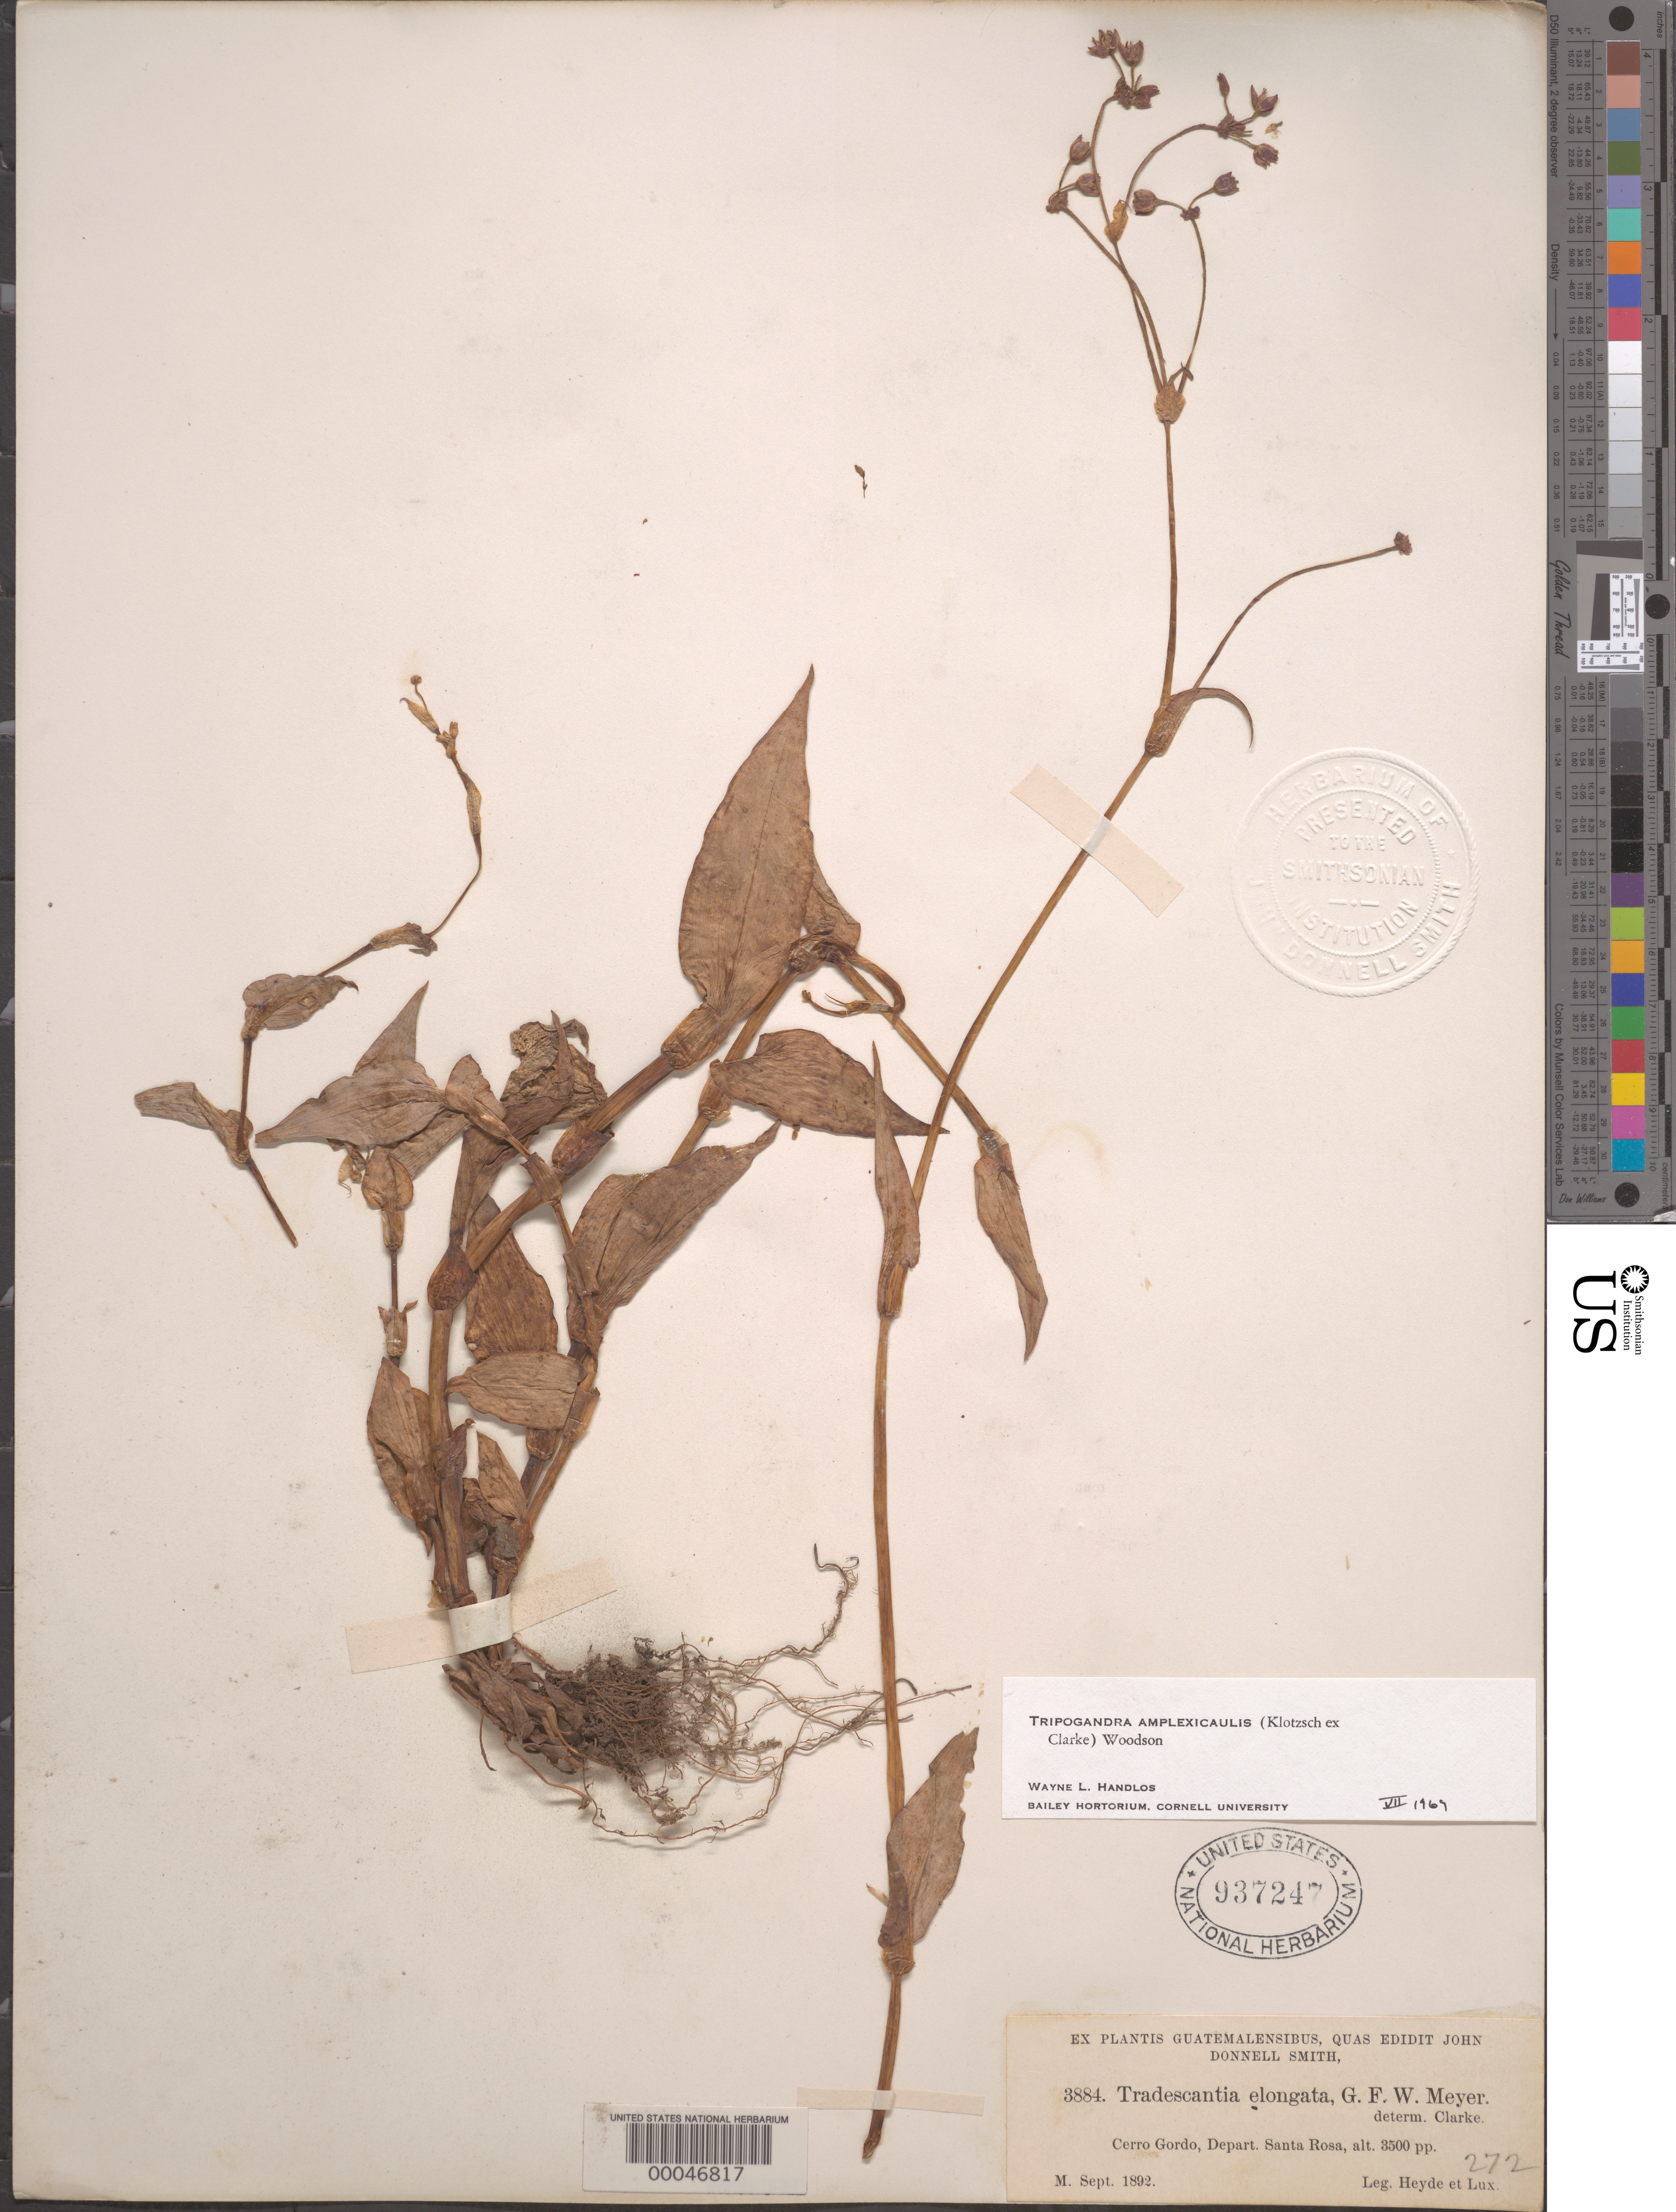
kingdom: Plantae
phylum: Tracheophyta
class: Liliopsida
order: Commelinales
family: Commelinaceae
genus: Tripogandra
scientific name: Tripogandra amplexicaulis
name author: (Klotzsch ex C.B. Clarke) Woodson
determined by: Handlos, W. L.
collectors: E. T. Heyde & E. Lux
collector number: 3884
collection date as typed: Sep 1892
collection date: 1892-09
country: Guatemala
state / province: Santa Rosa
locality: Cerro Gordo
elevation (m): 1068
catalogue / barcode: US 937247